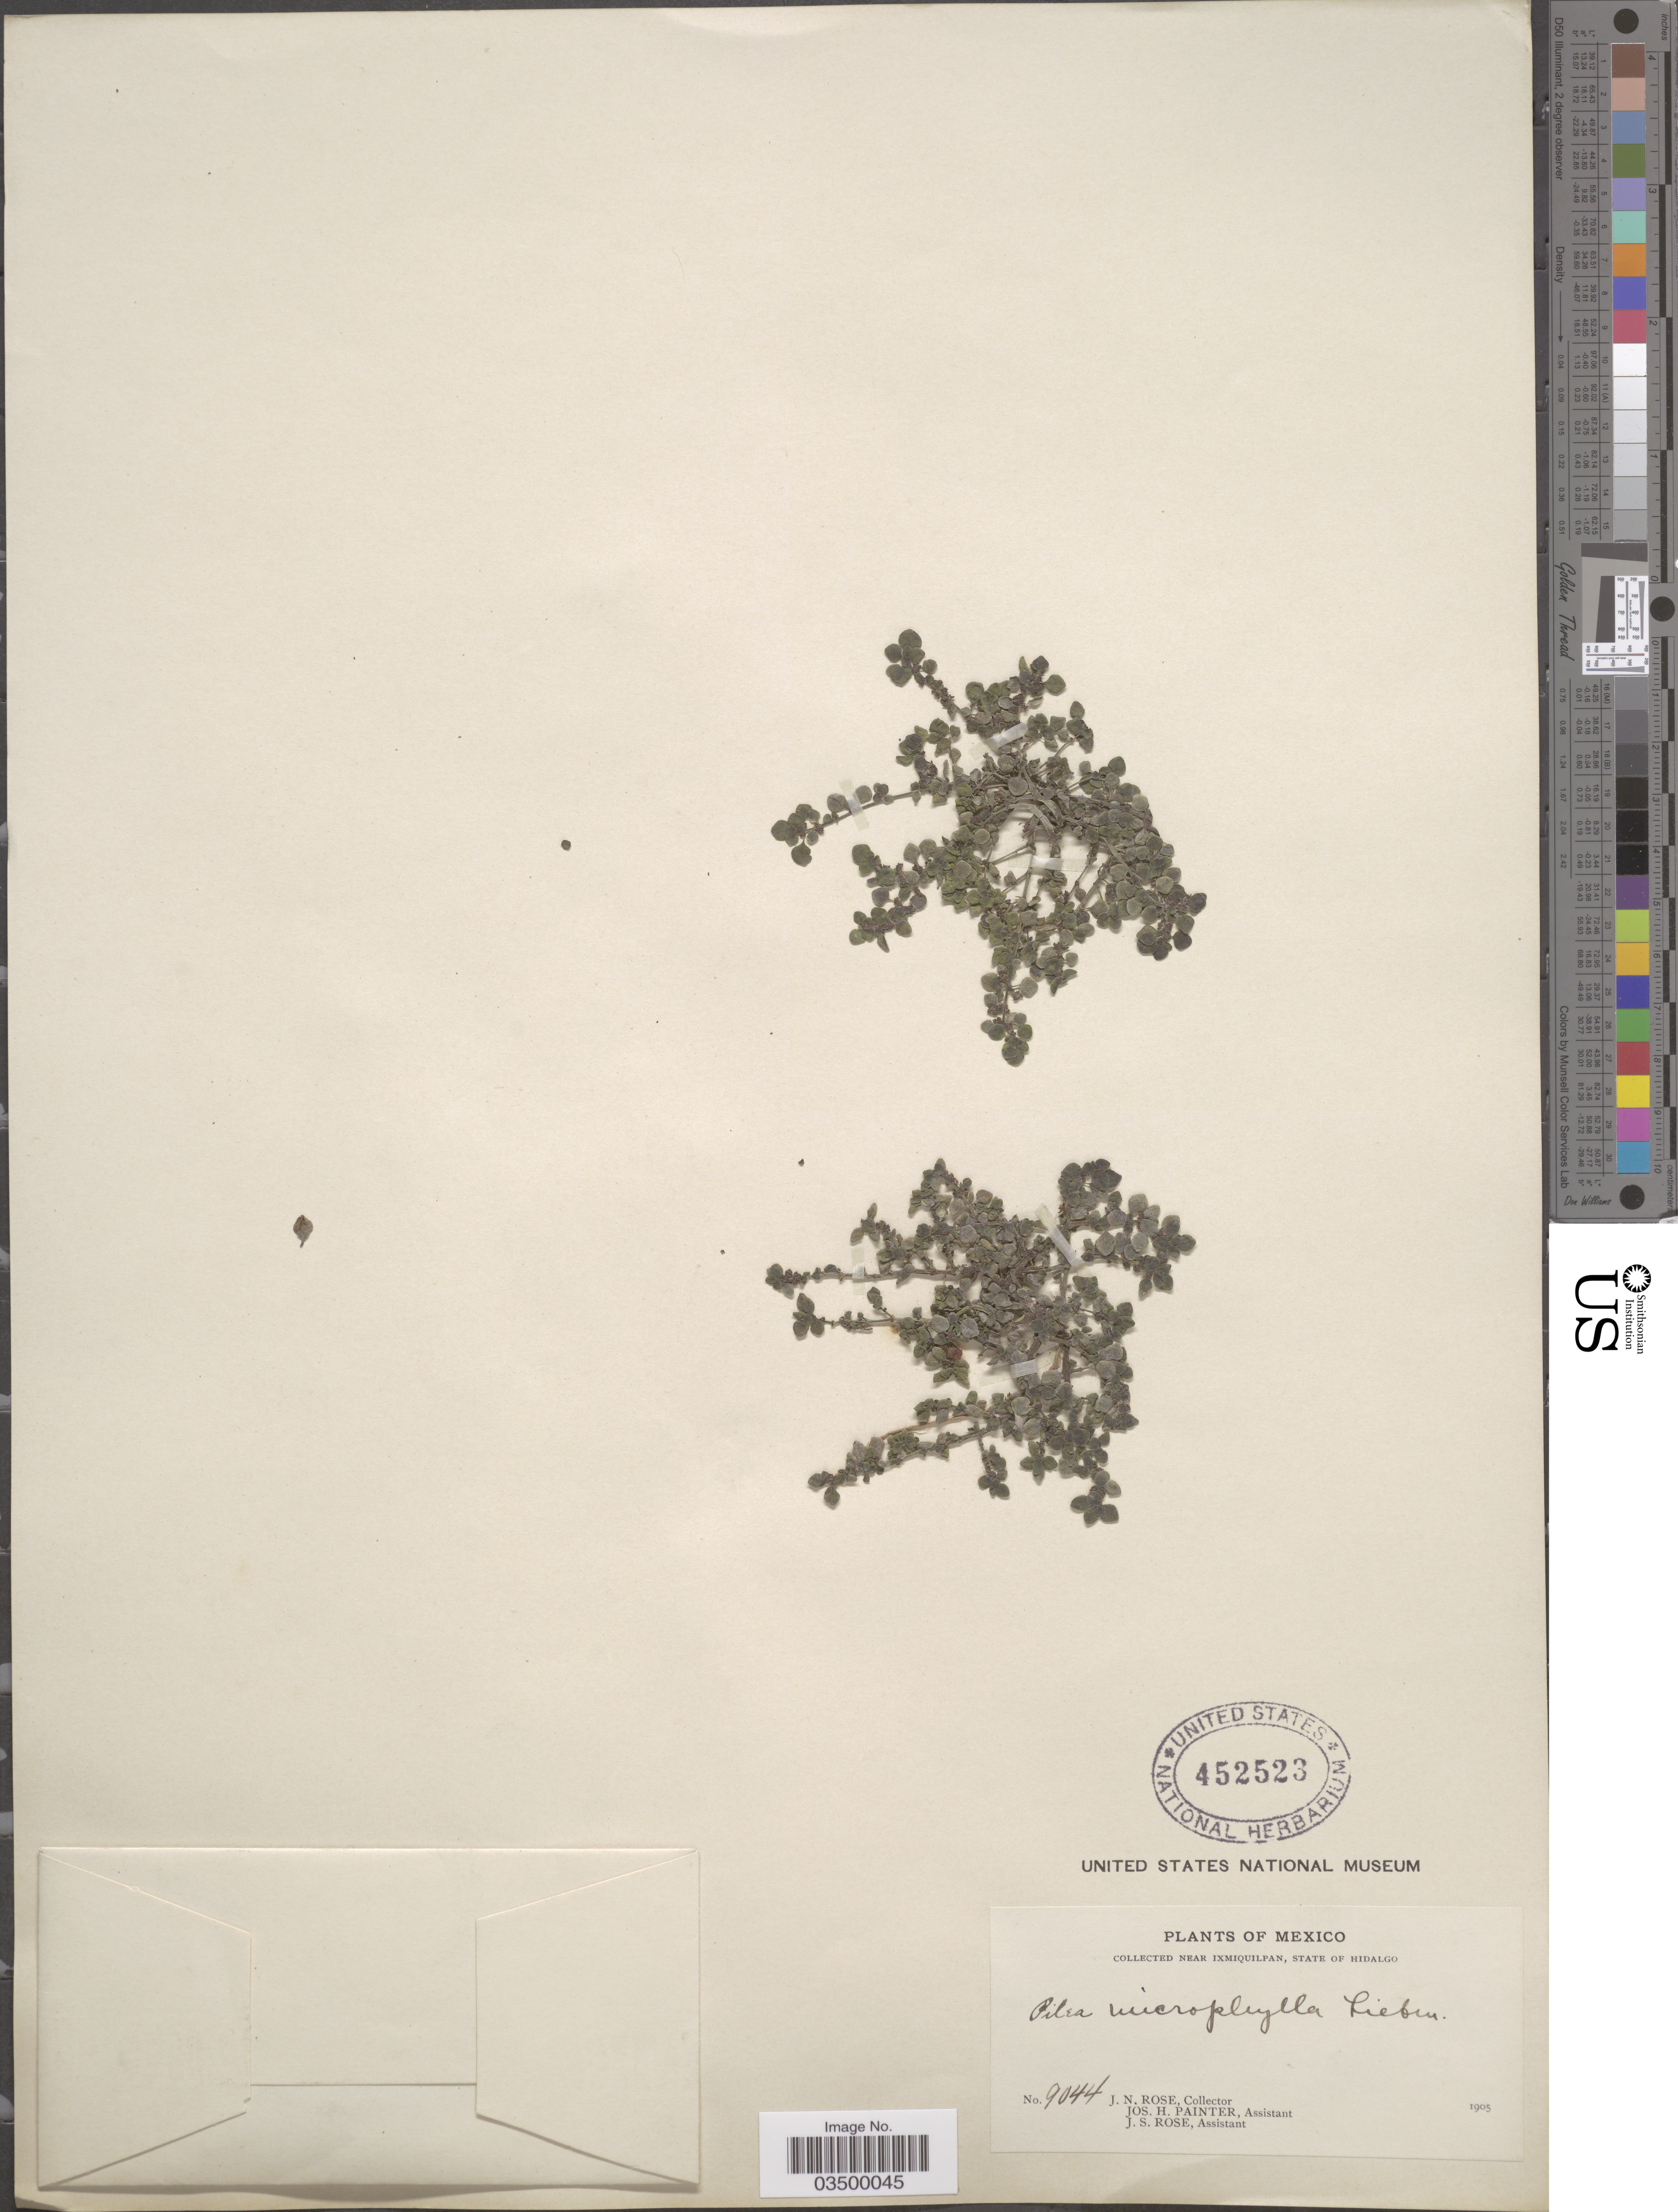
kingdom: Plantae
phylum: Tracheophyta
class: Magnoliopsida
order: Rosales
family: Urticaceae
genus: Pilea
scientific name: Pilea microphylla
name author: (L.) Liebm.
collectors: J. N. Rose, J. H. Painter & J. S. Rose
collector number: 9044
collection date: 1905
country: Mexico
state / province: Hidalgo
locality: Near Ixmiquilpan.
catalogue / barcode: US 452523